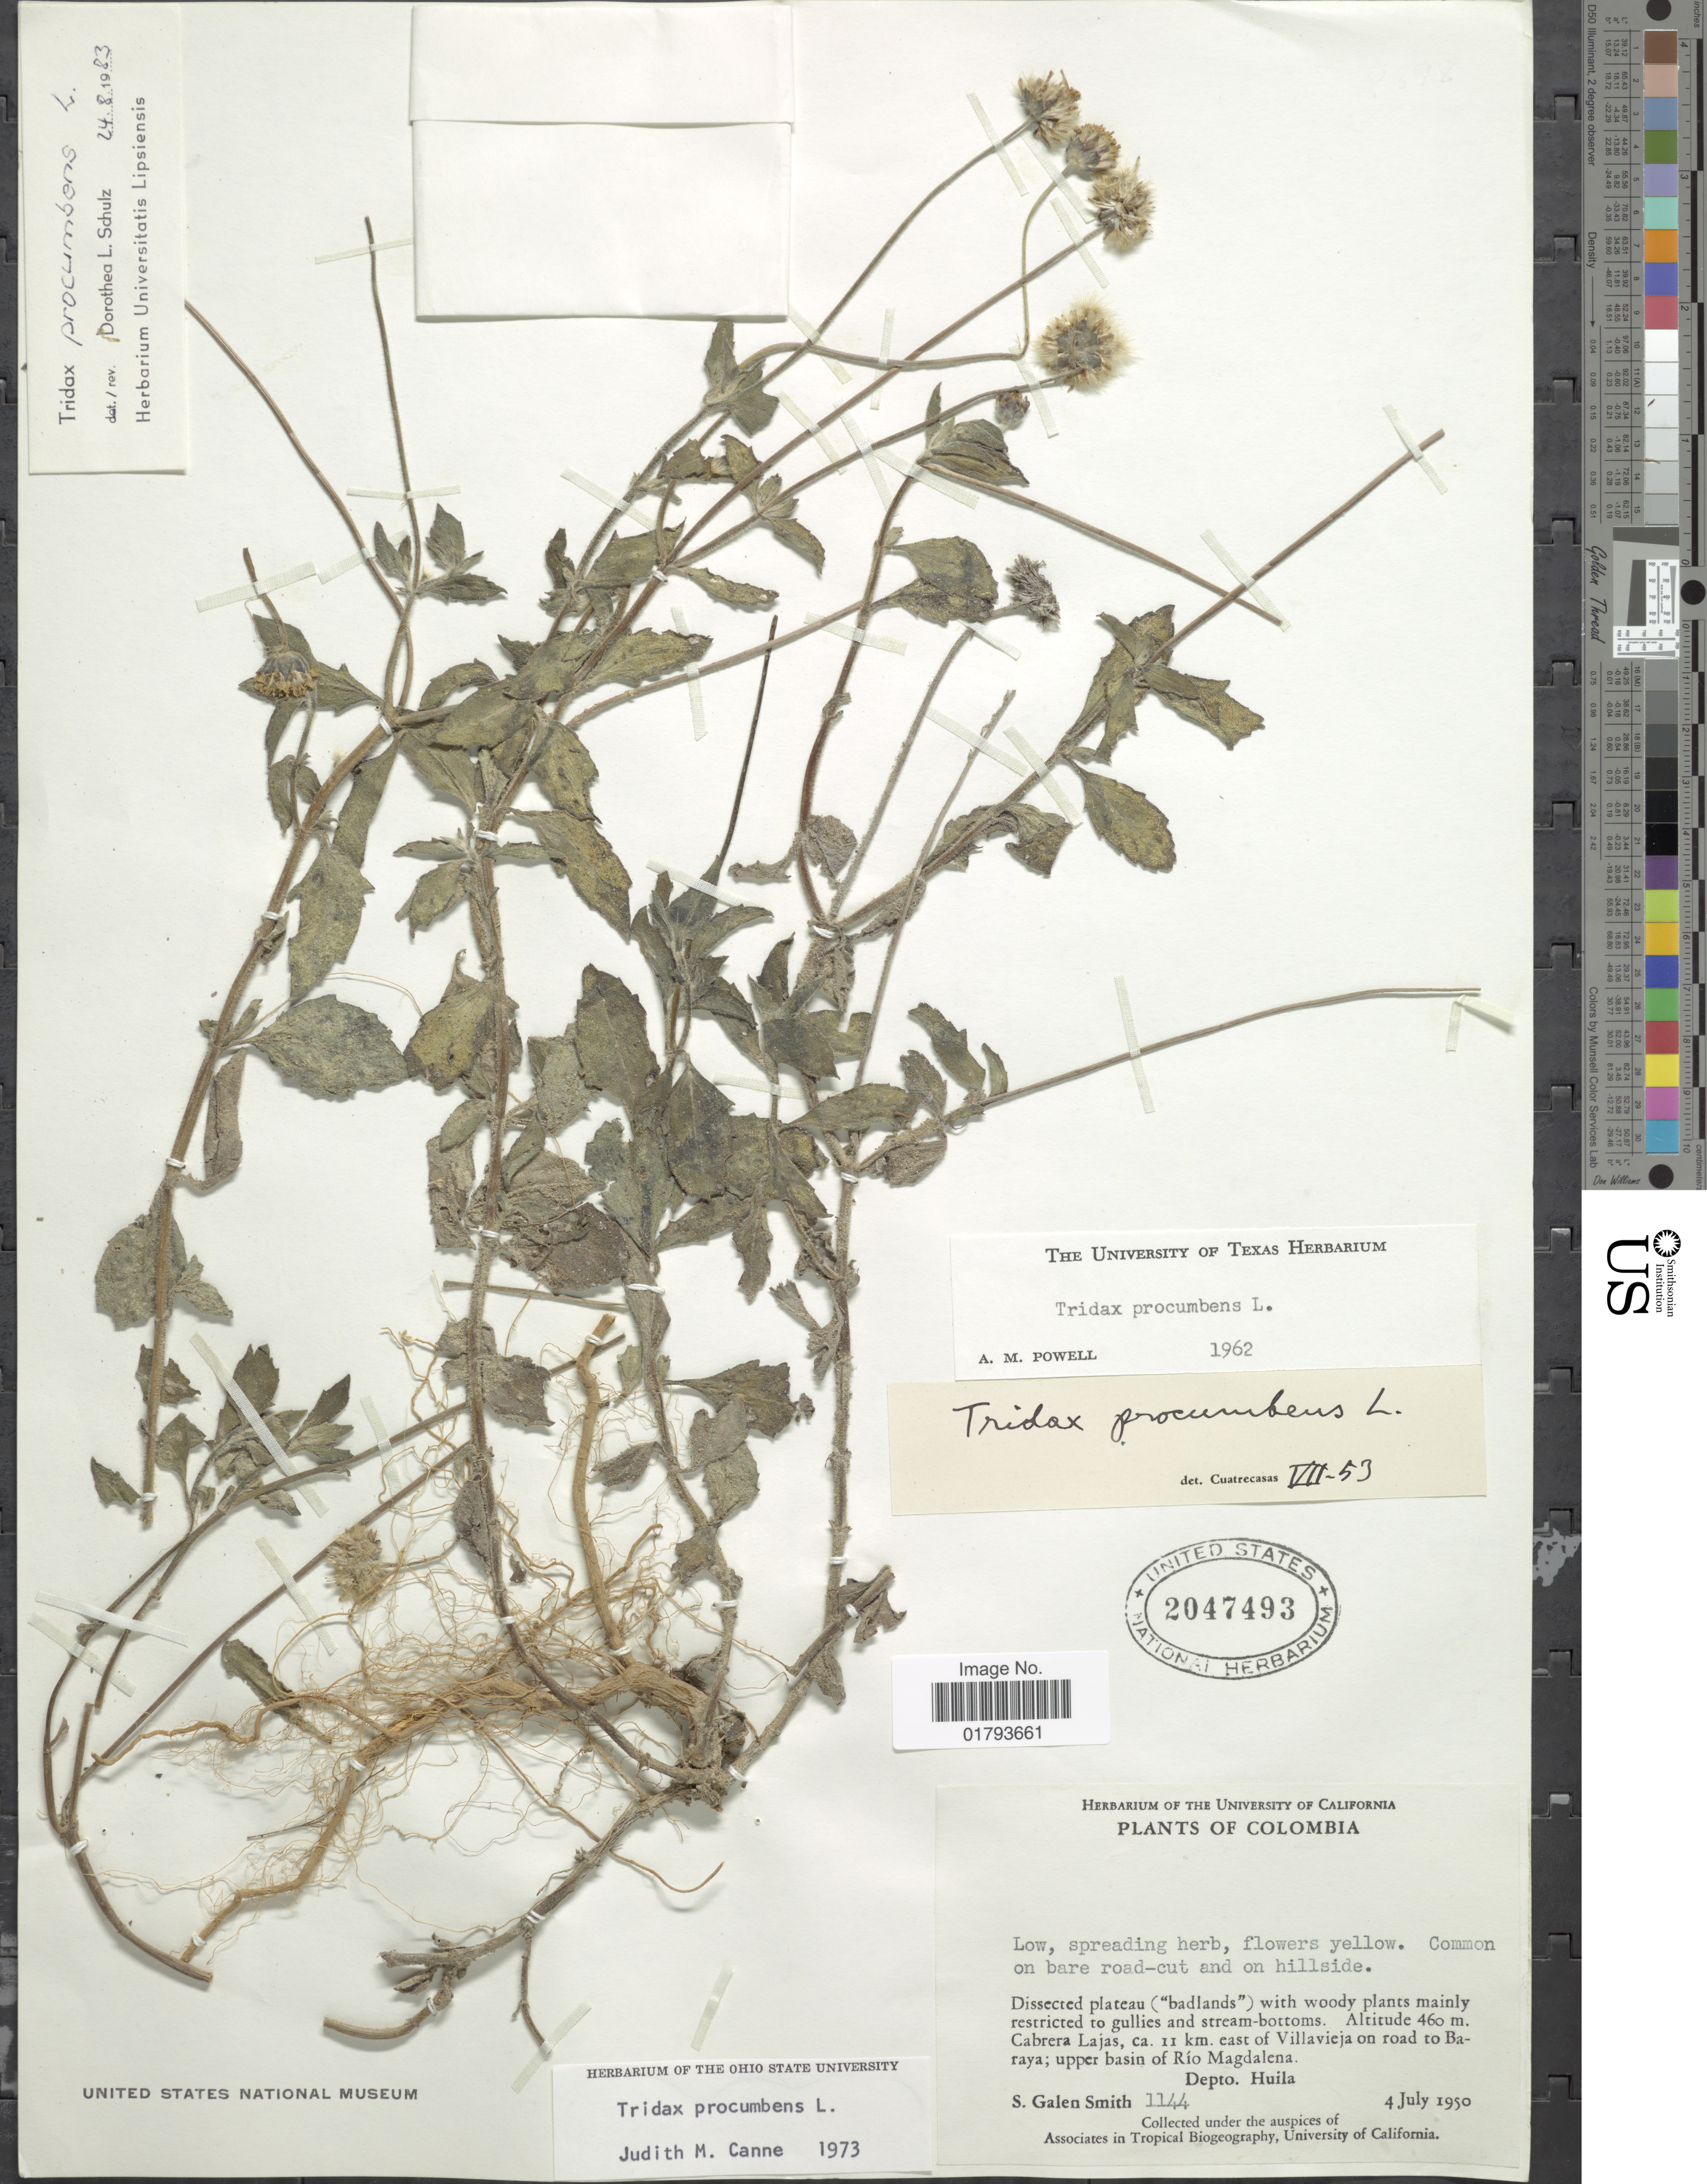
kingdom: Plantae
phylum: Tracheophyta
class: Magnoliopsida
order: Asterales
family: Asteraceae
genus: Tridax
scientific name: Tridax procumbens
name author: L.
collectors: S. G. Smith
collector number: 1144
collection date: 1950-07-04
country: Colombia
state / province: Huila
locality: Cabrera Lajasm ca, 11 km. east of Villavieja on road to Baraya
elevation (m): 460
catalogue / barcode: US 2047493